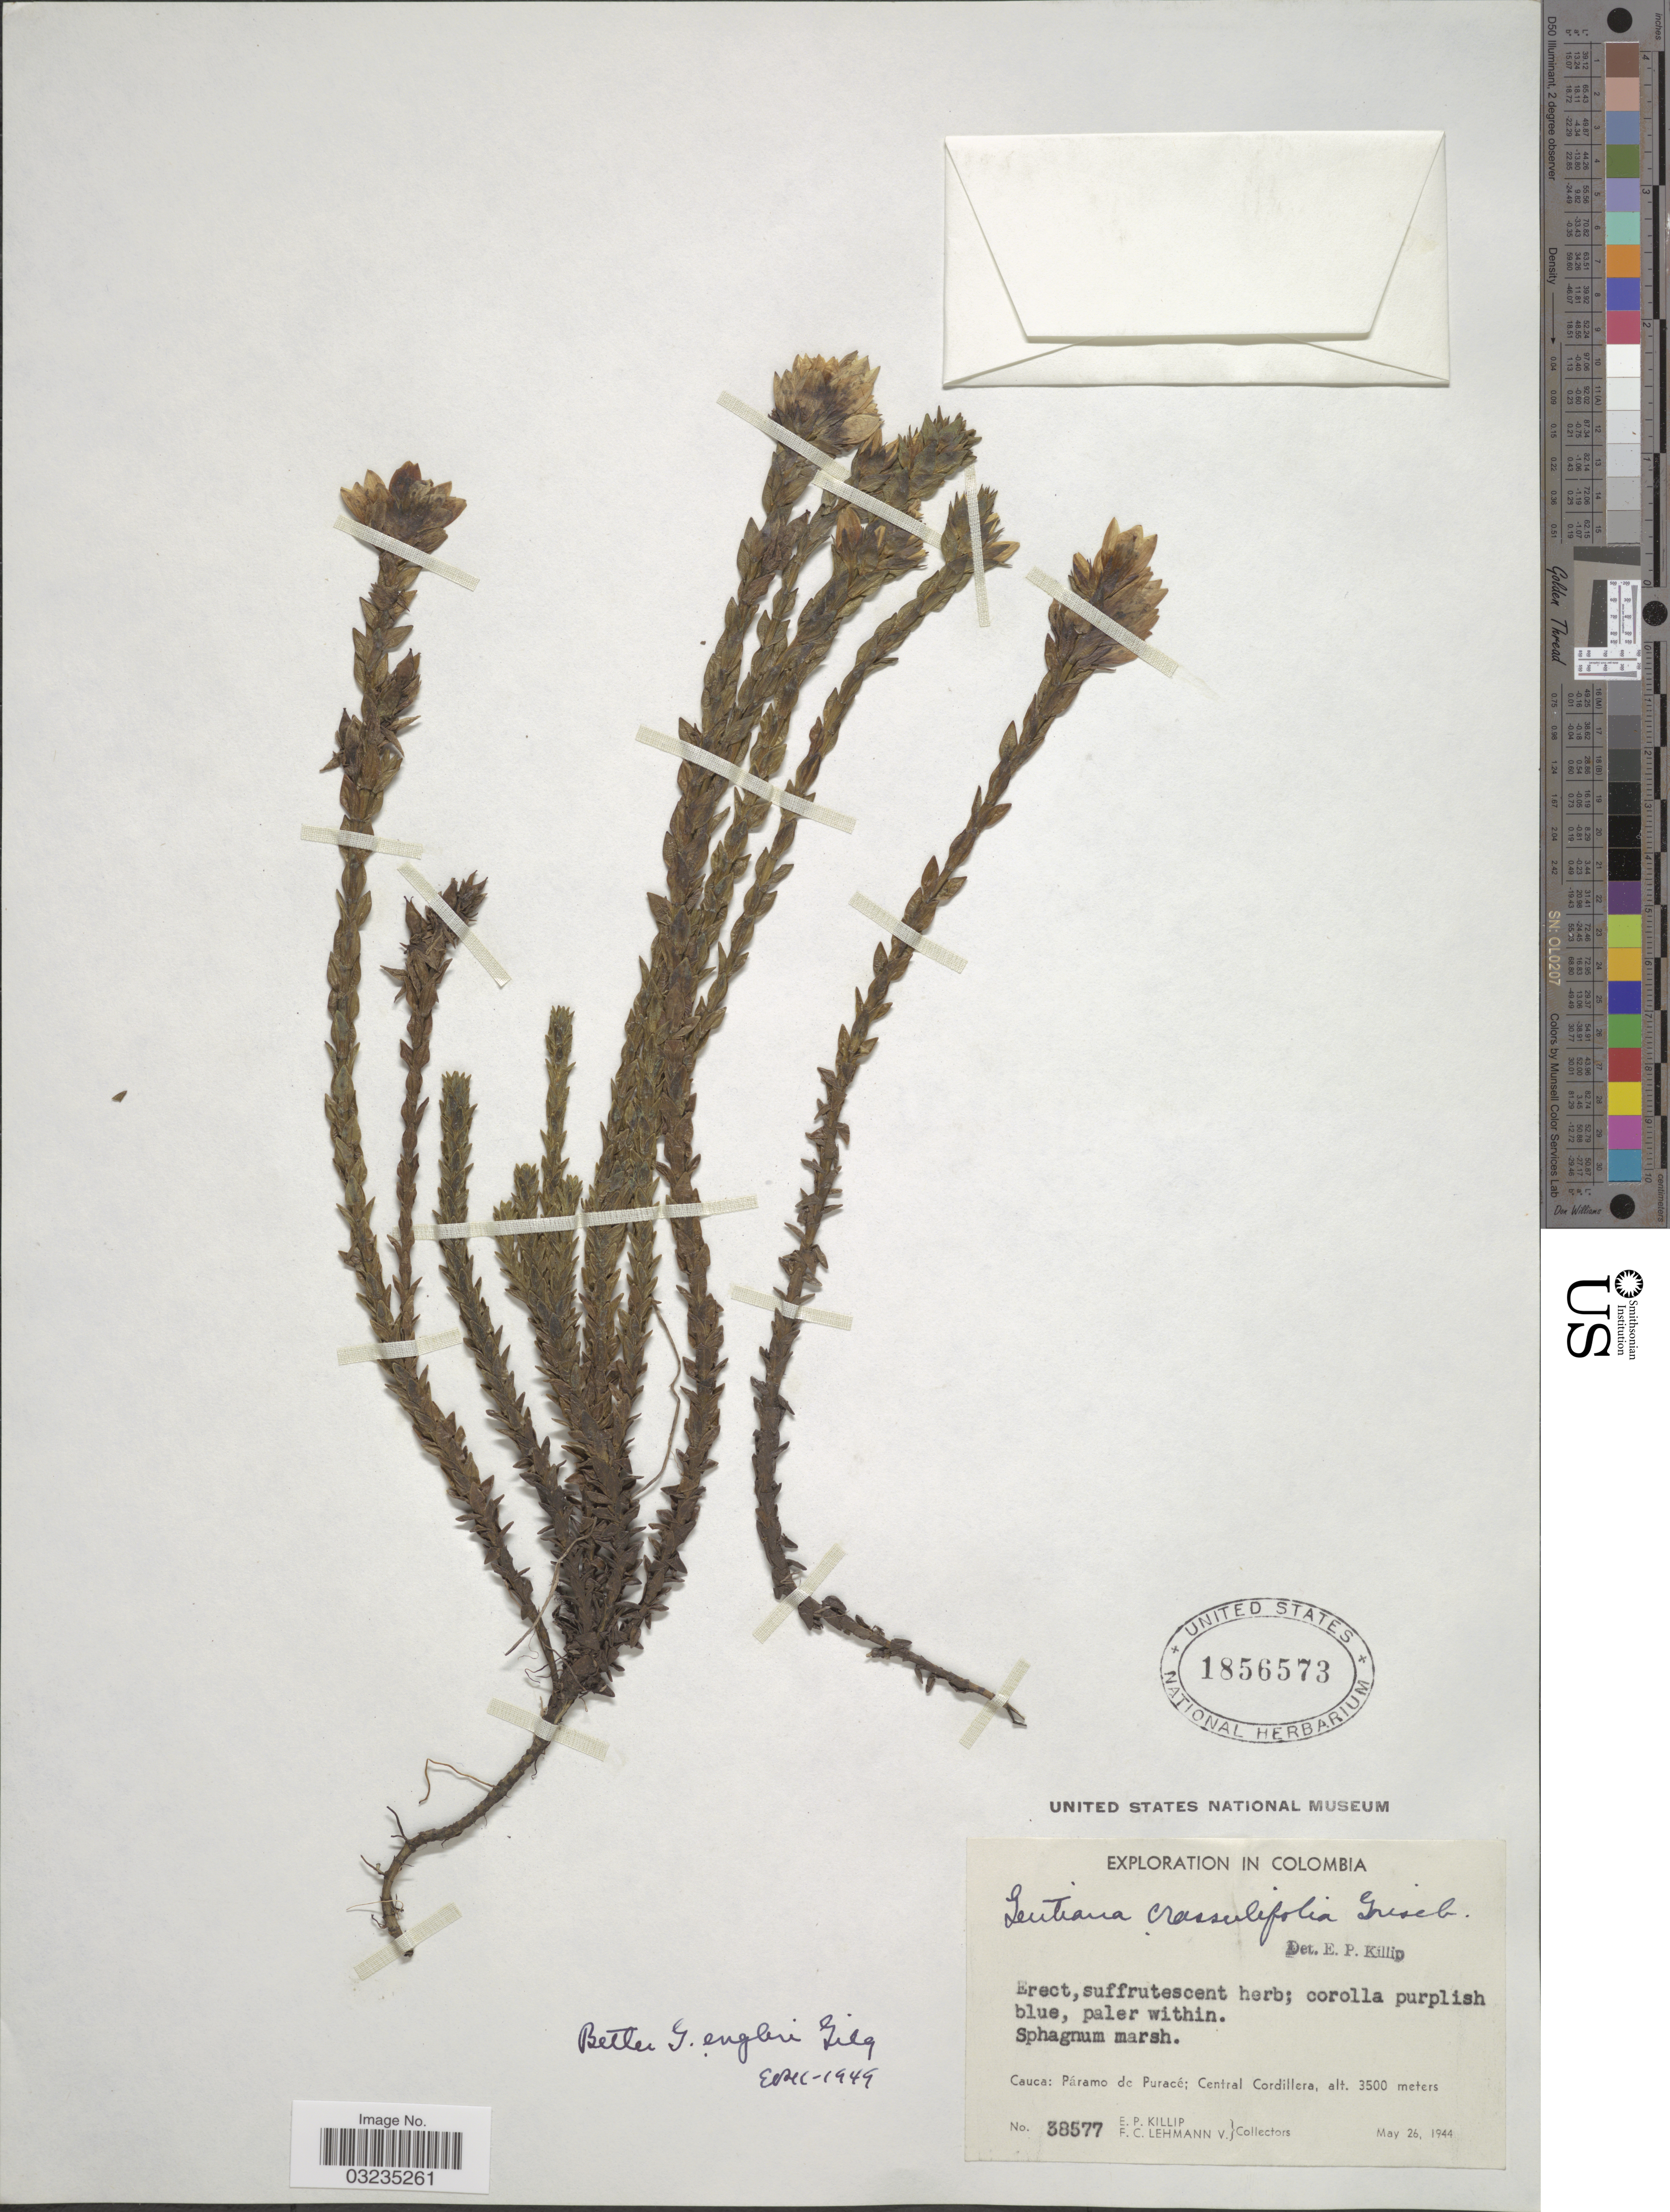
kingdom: Plantae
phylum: Tracheophyta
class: Magnoliopsida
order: Gentianales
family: Gentianaceae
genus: Gentiana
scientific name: Gentiana engleri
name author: Gilg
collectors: E. P. Killip & F. Lehmann v.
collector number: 38577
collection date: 1944-05-26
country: Colombia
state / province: Cauca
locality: Páramo de Puracé; Central Cordillera.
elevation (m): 3500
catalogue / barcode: US 1856573